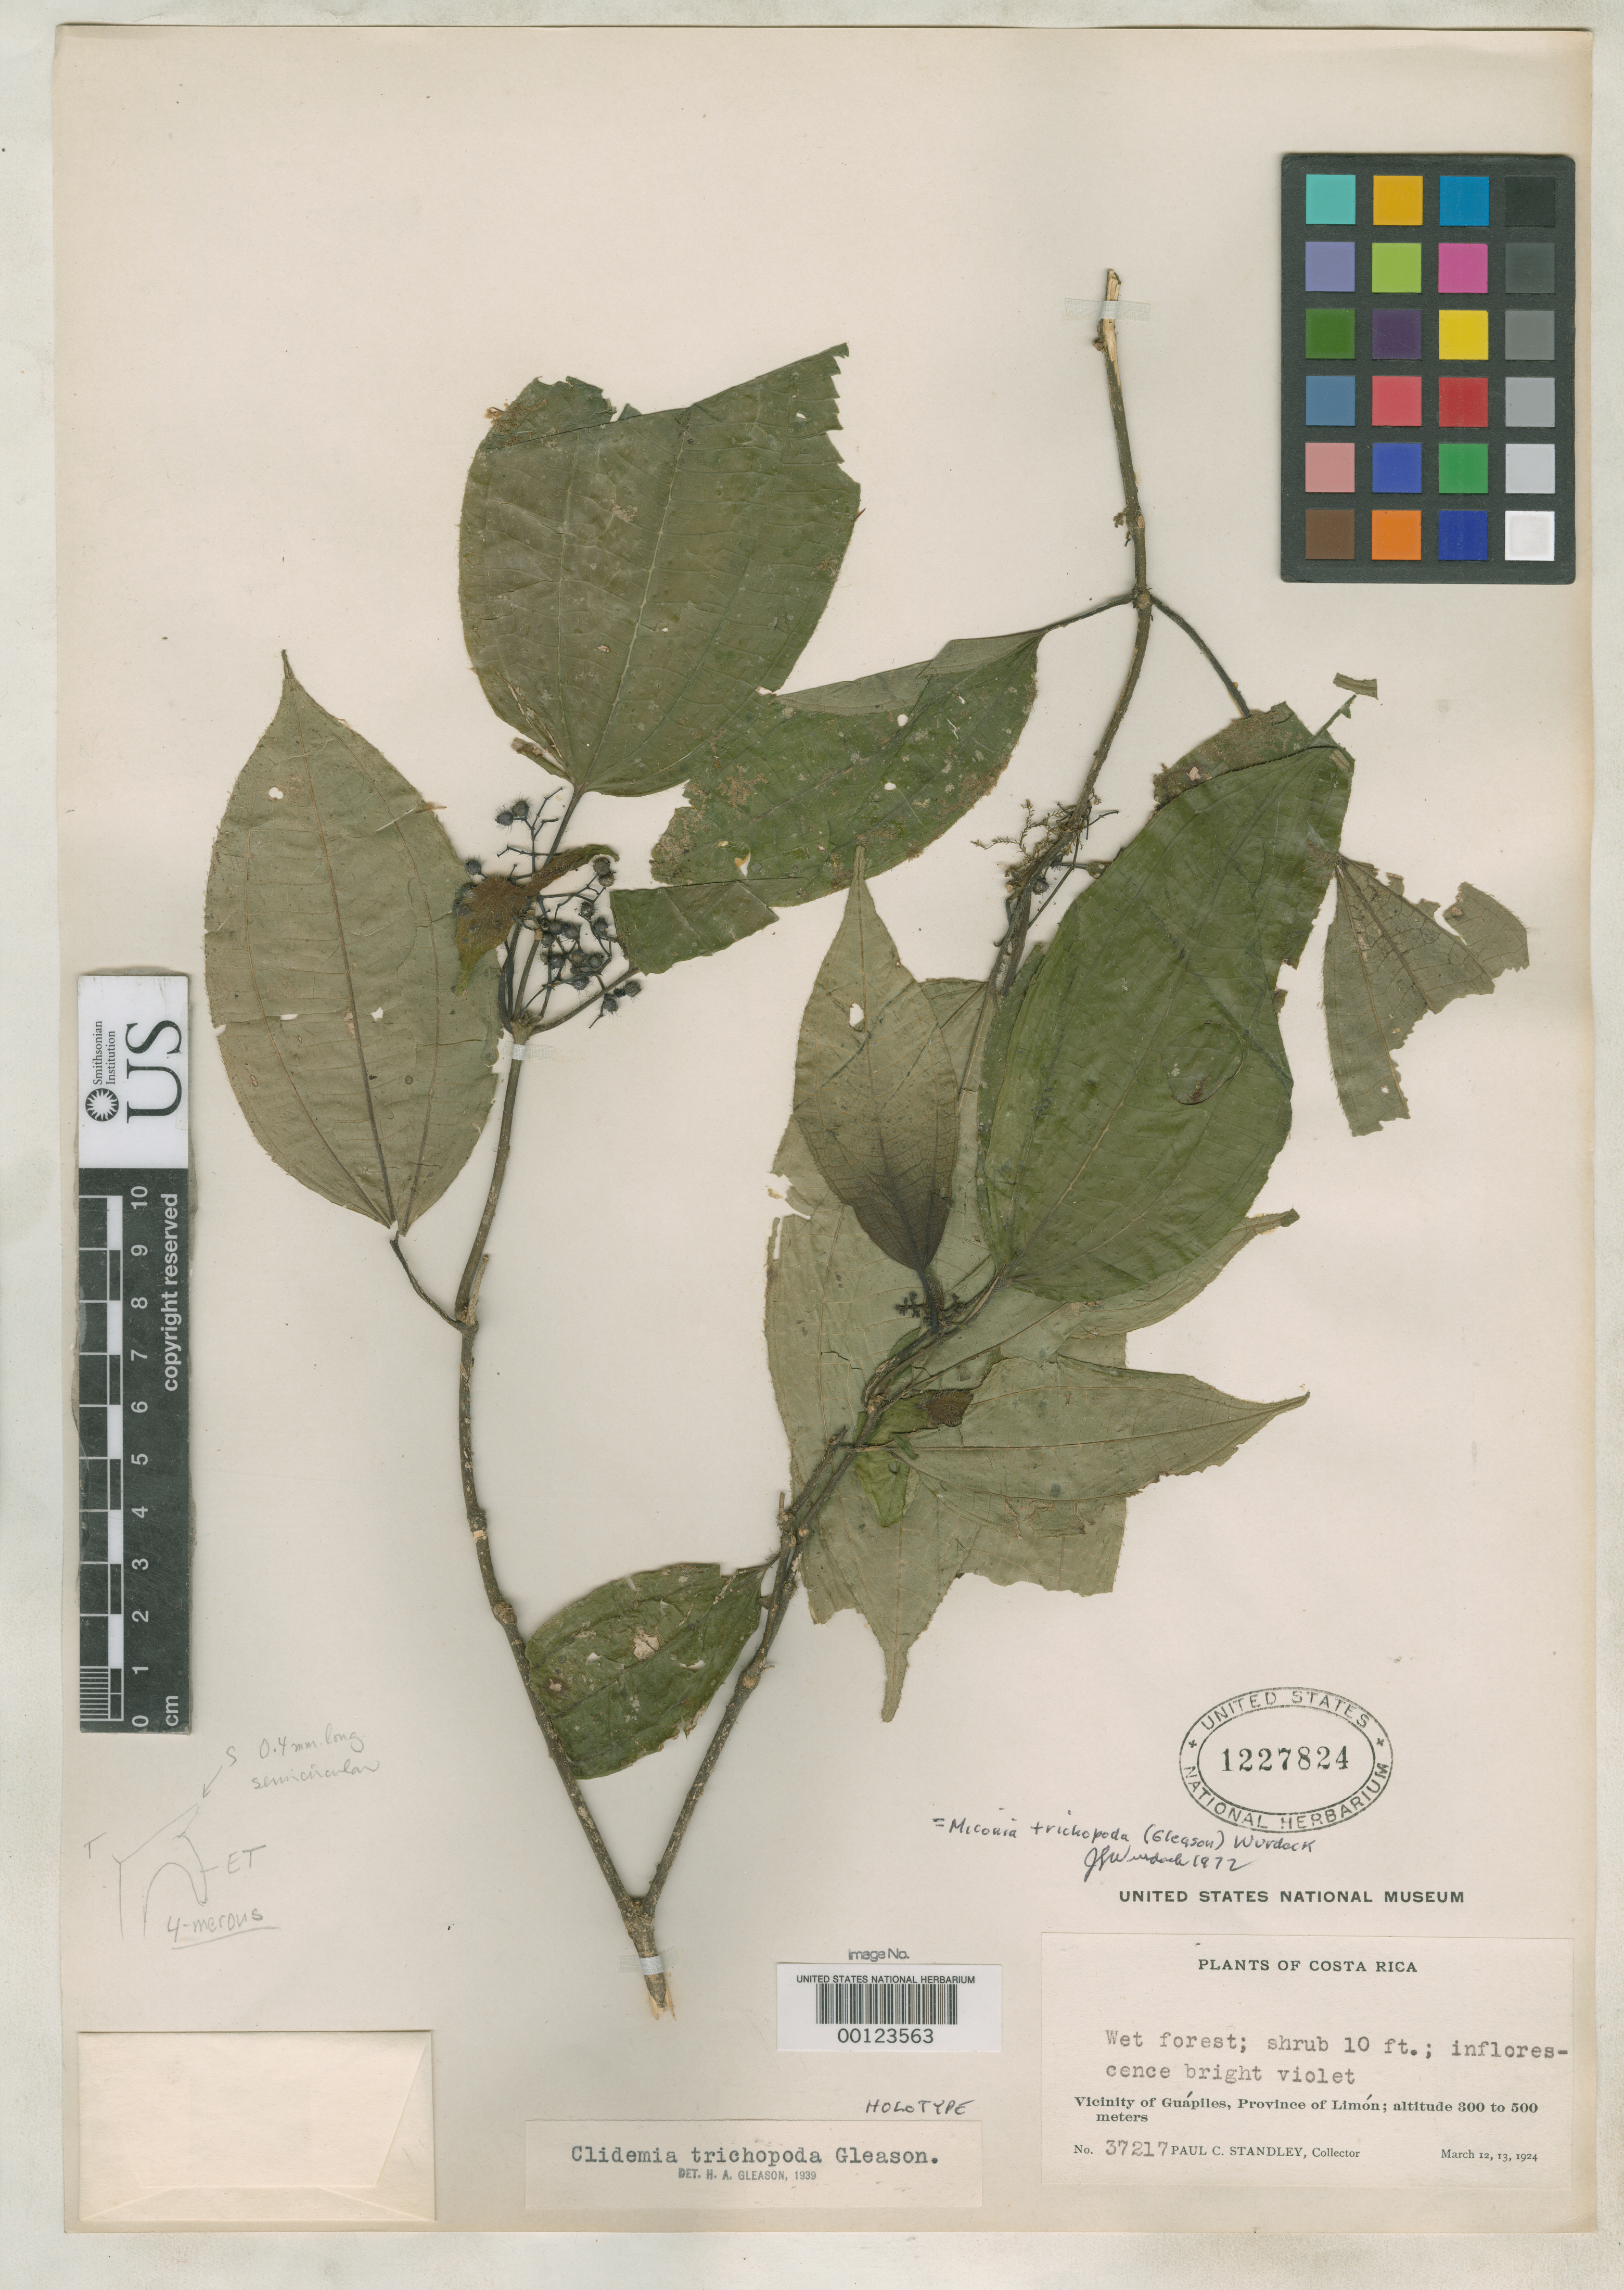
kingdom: Plantae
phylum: Tracheophyta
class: Magnoliopsida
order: Myrtales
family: Melastomataceae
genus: Clidemia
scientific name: Clidemia trichopoda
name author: Gleason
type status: Holotype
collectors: P. C. Standley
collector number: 37217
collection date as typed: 12 Mar 1924 to 13 Mar 1924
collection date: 1924-03-12/1924-03-13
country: Costa Rica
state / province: Limón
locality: Guapiles.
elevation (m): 300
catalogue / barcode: US 1227824